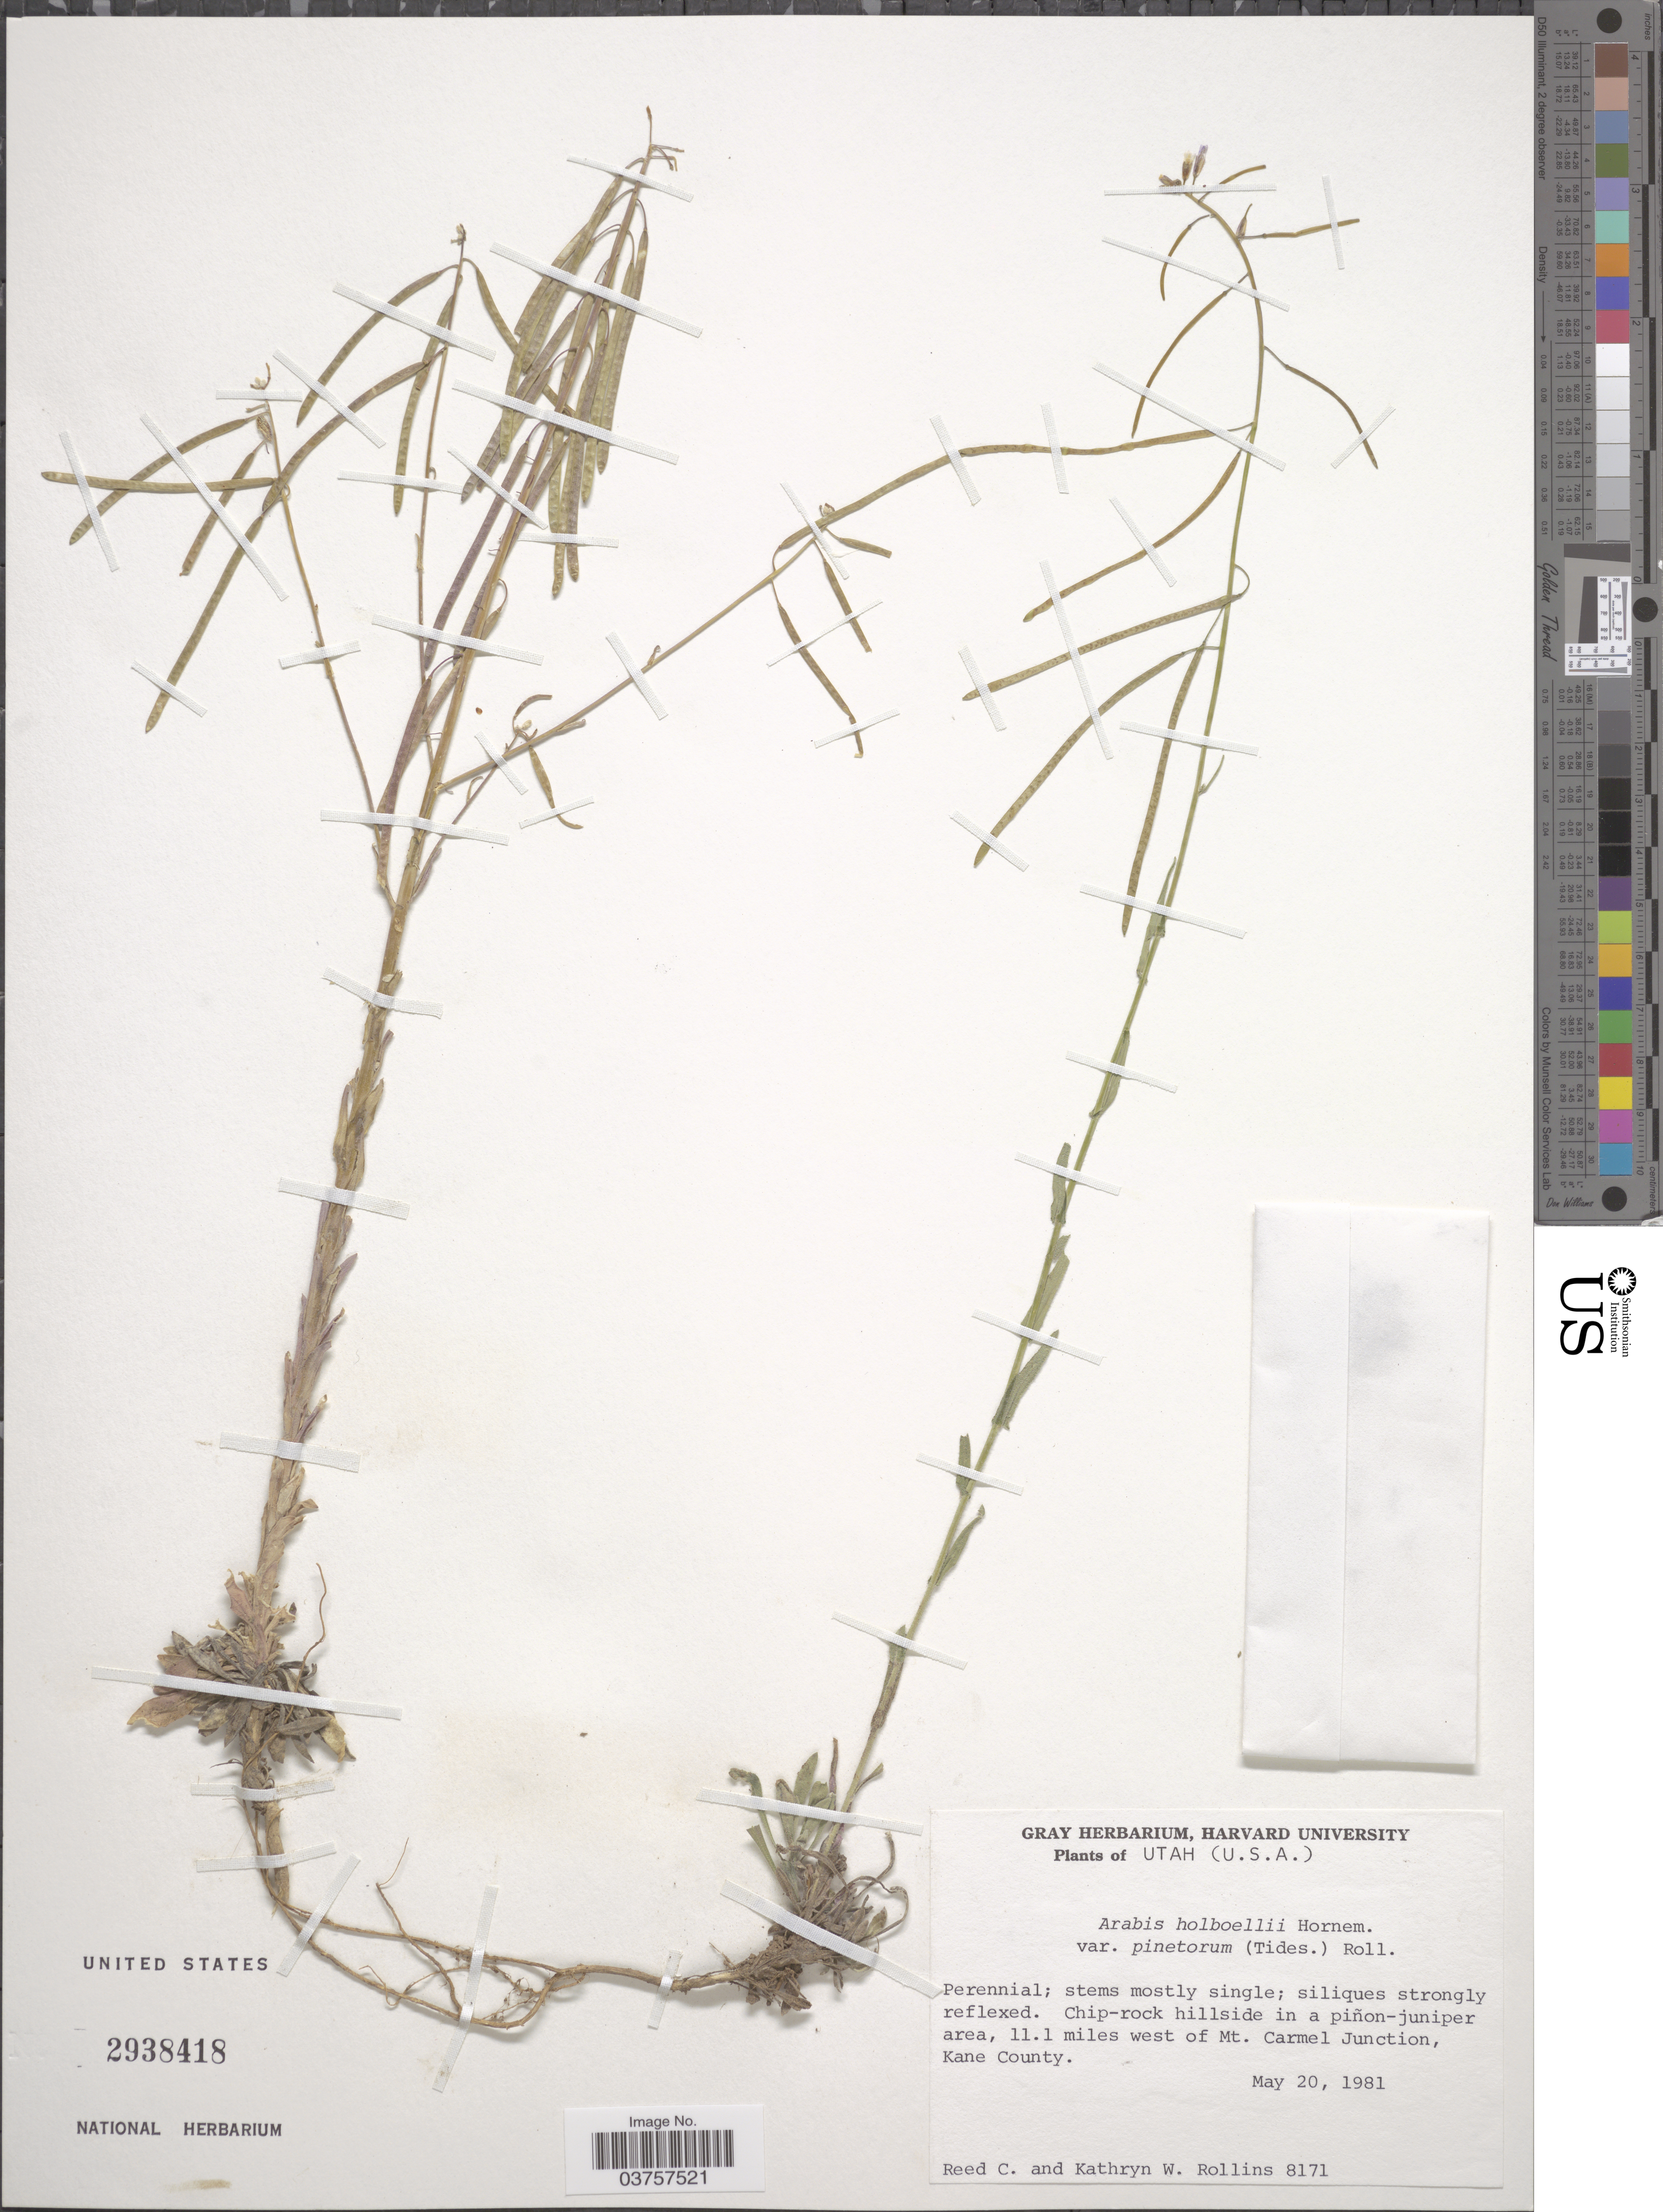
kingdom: Plantae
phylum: Tracheophyta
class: Magnoliopsida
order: Brassicales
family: Brassicaceae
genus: Arabis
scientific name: Arabis holboellii var. pinetorum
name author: (Tidestr.) Rollins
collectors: R. C. Rollins & K. W. Rollins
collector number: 8171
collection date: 1981-05-20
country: United States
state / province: Utah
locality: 11.1 miles west of Mt. Carmel Junction, Kane County.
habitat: chip-rock hillside in a pinon-juniper area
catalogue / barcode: US 2938418